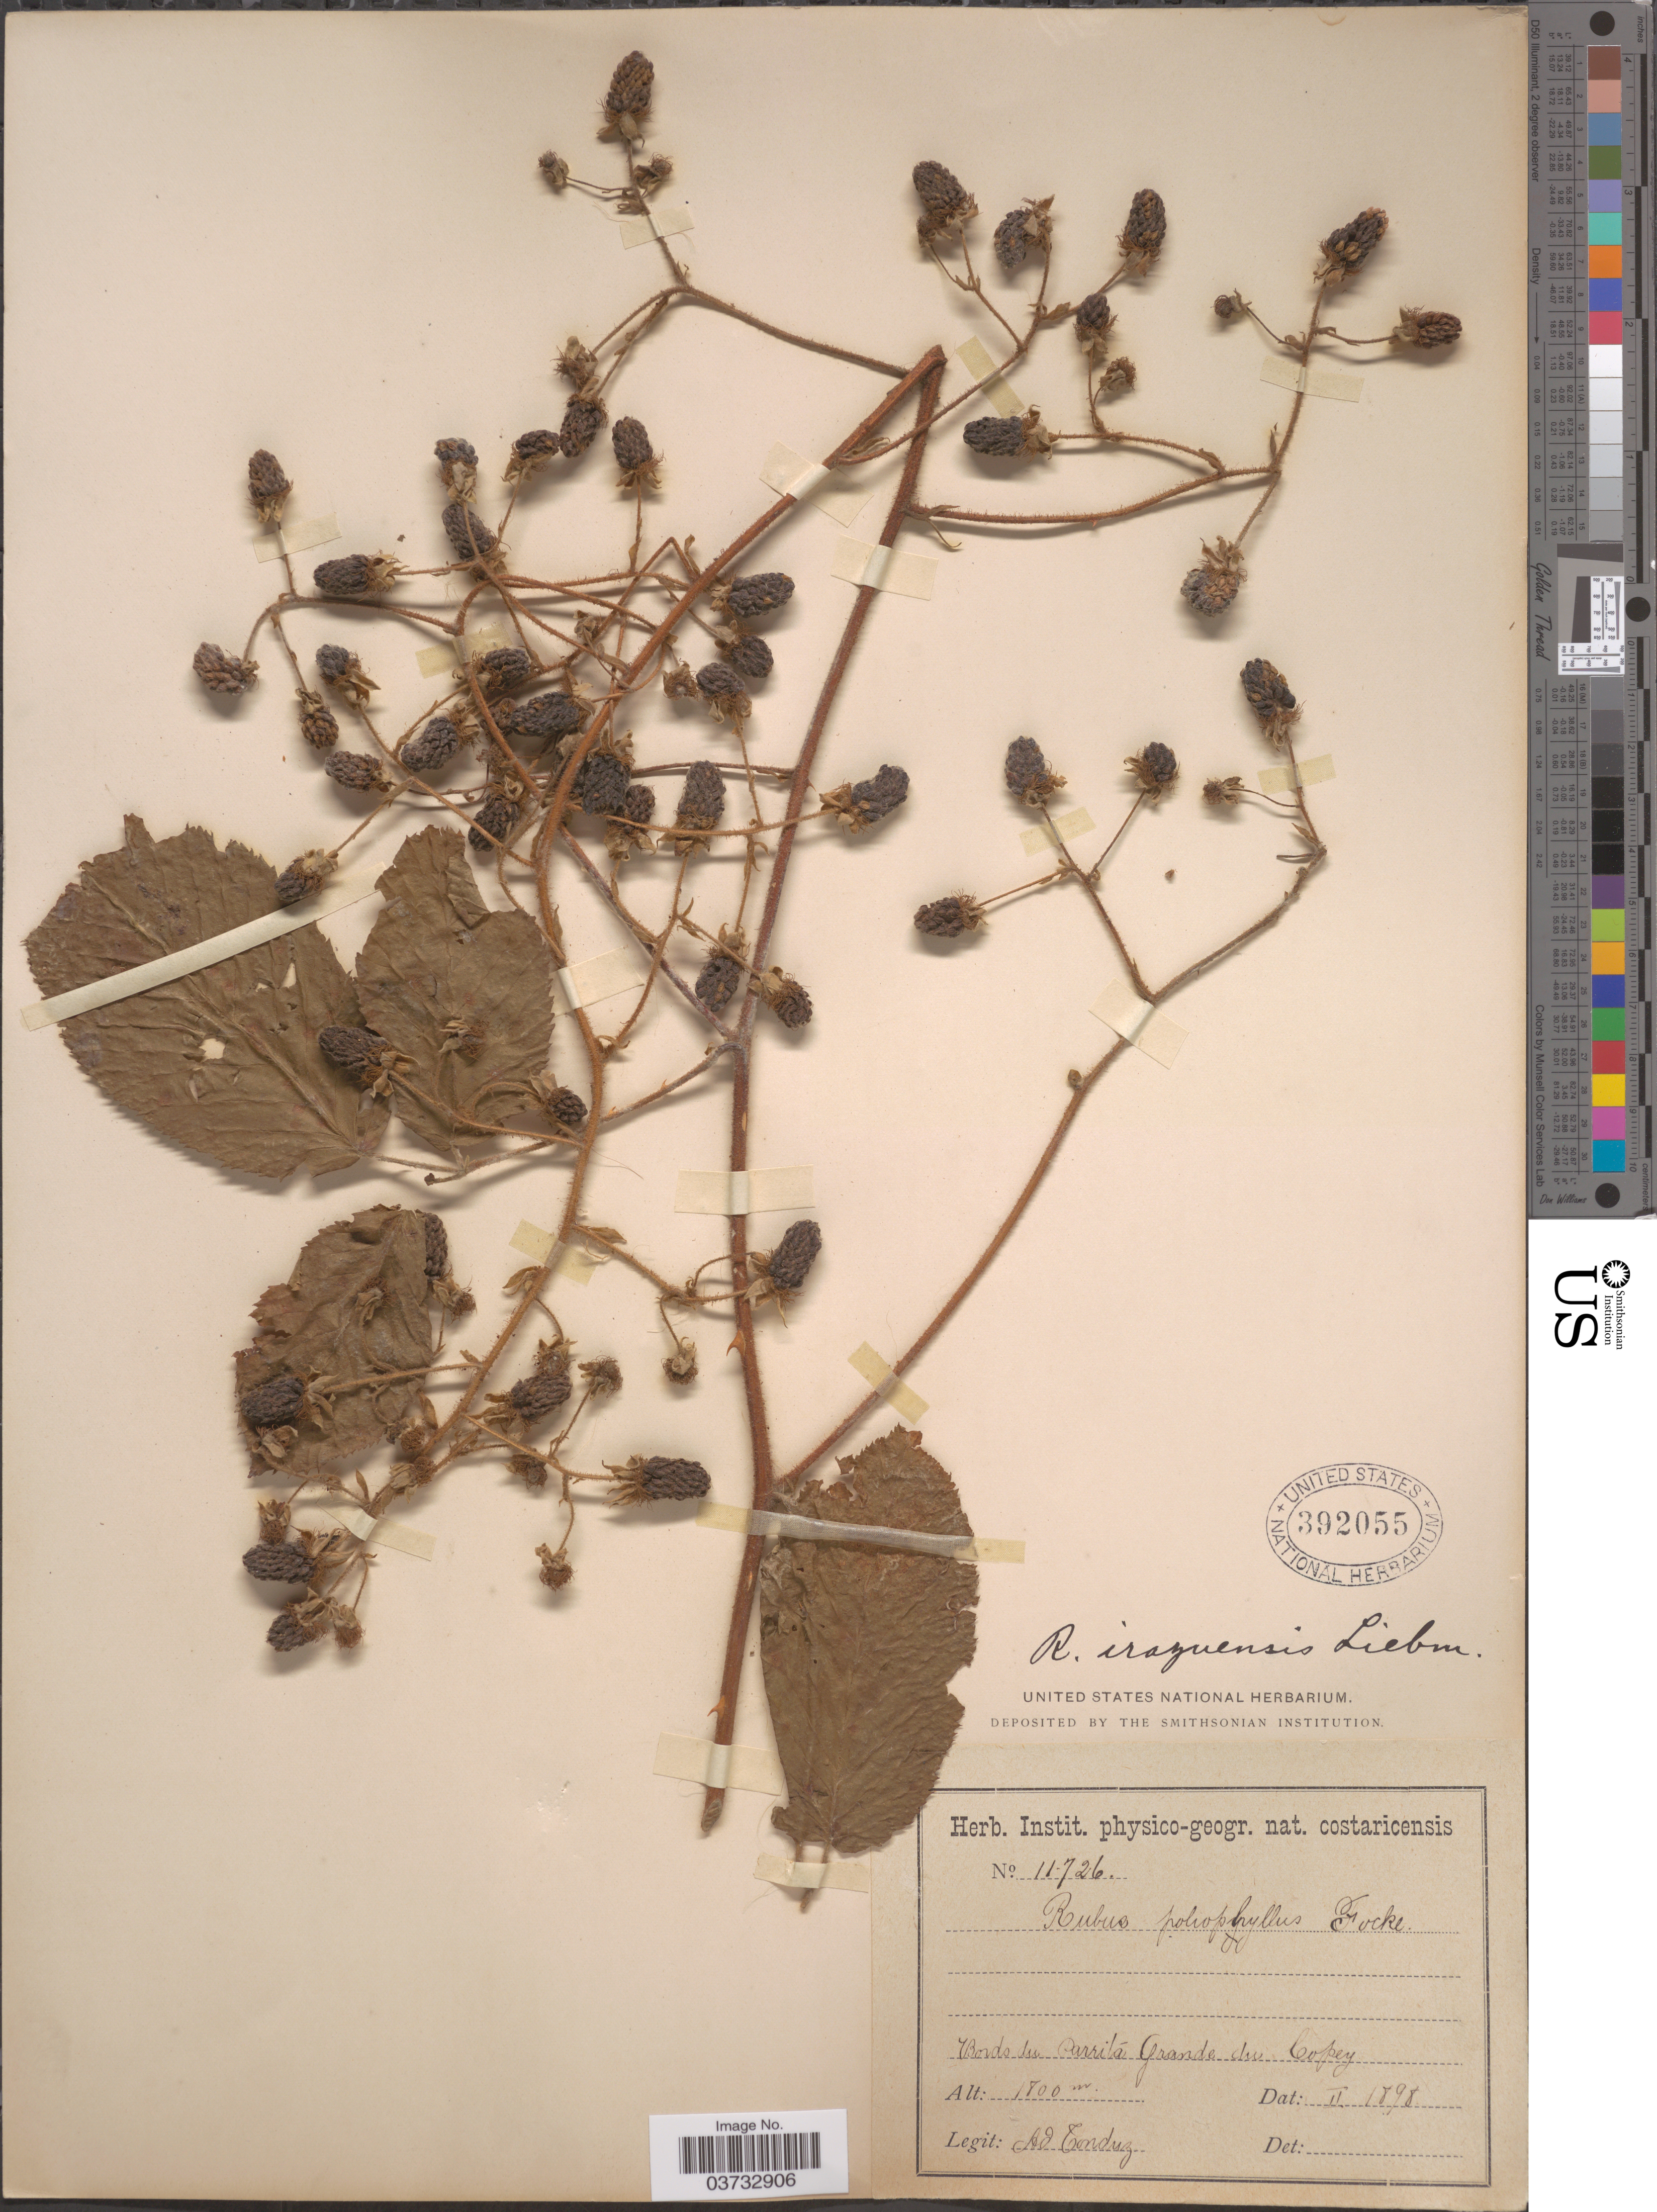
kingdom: Plantae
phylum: Tracheophyta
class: Magnoliopsida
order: Rosales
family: Rosaceae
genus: Rubus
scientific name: Rubus irasuensis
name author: Liebm.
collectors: A. Tonduz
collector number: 11726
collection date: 1898-02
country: Costa Rica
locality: Bords du Parrita Granda du Copey.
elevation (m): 1800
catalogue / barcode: US 392055